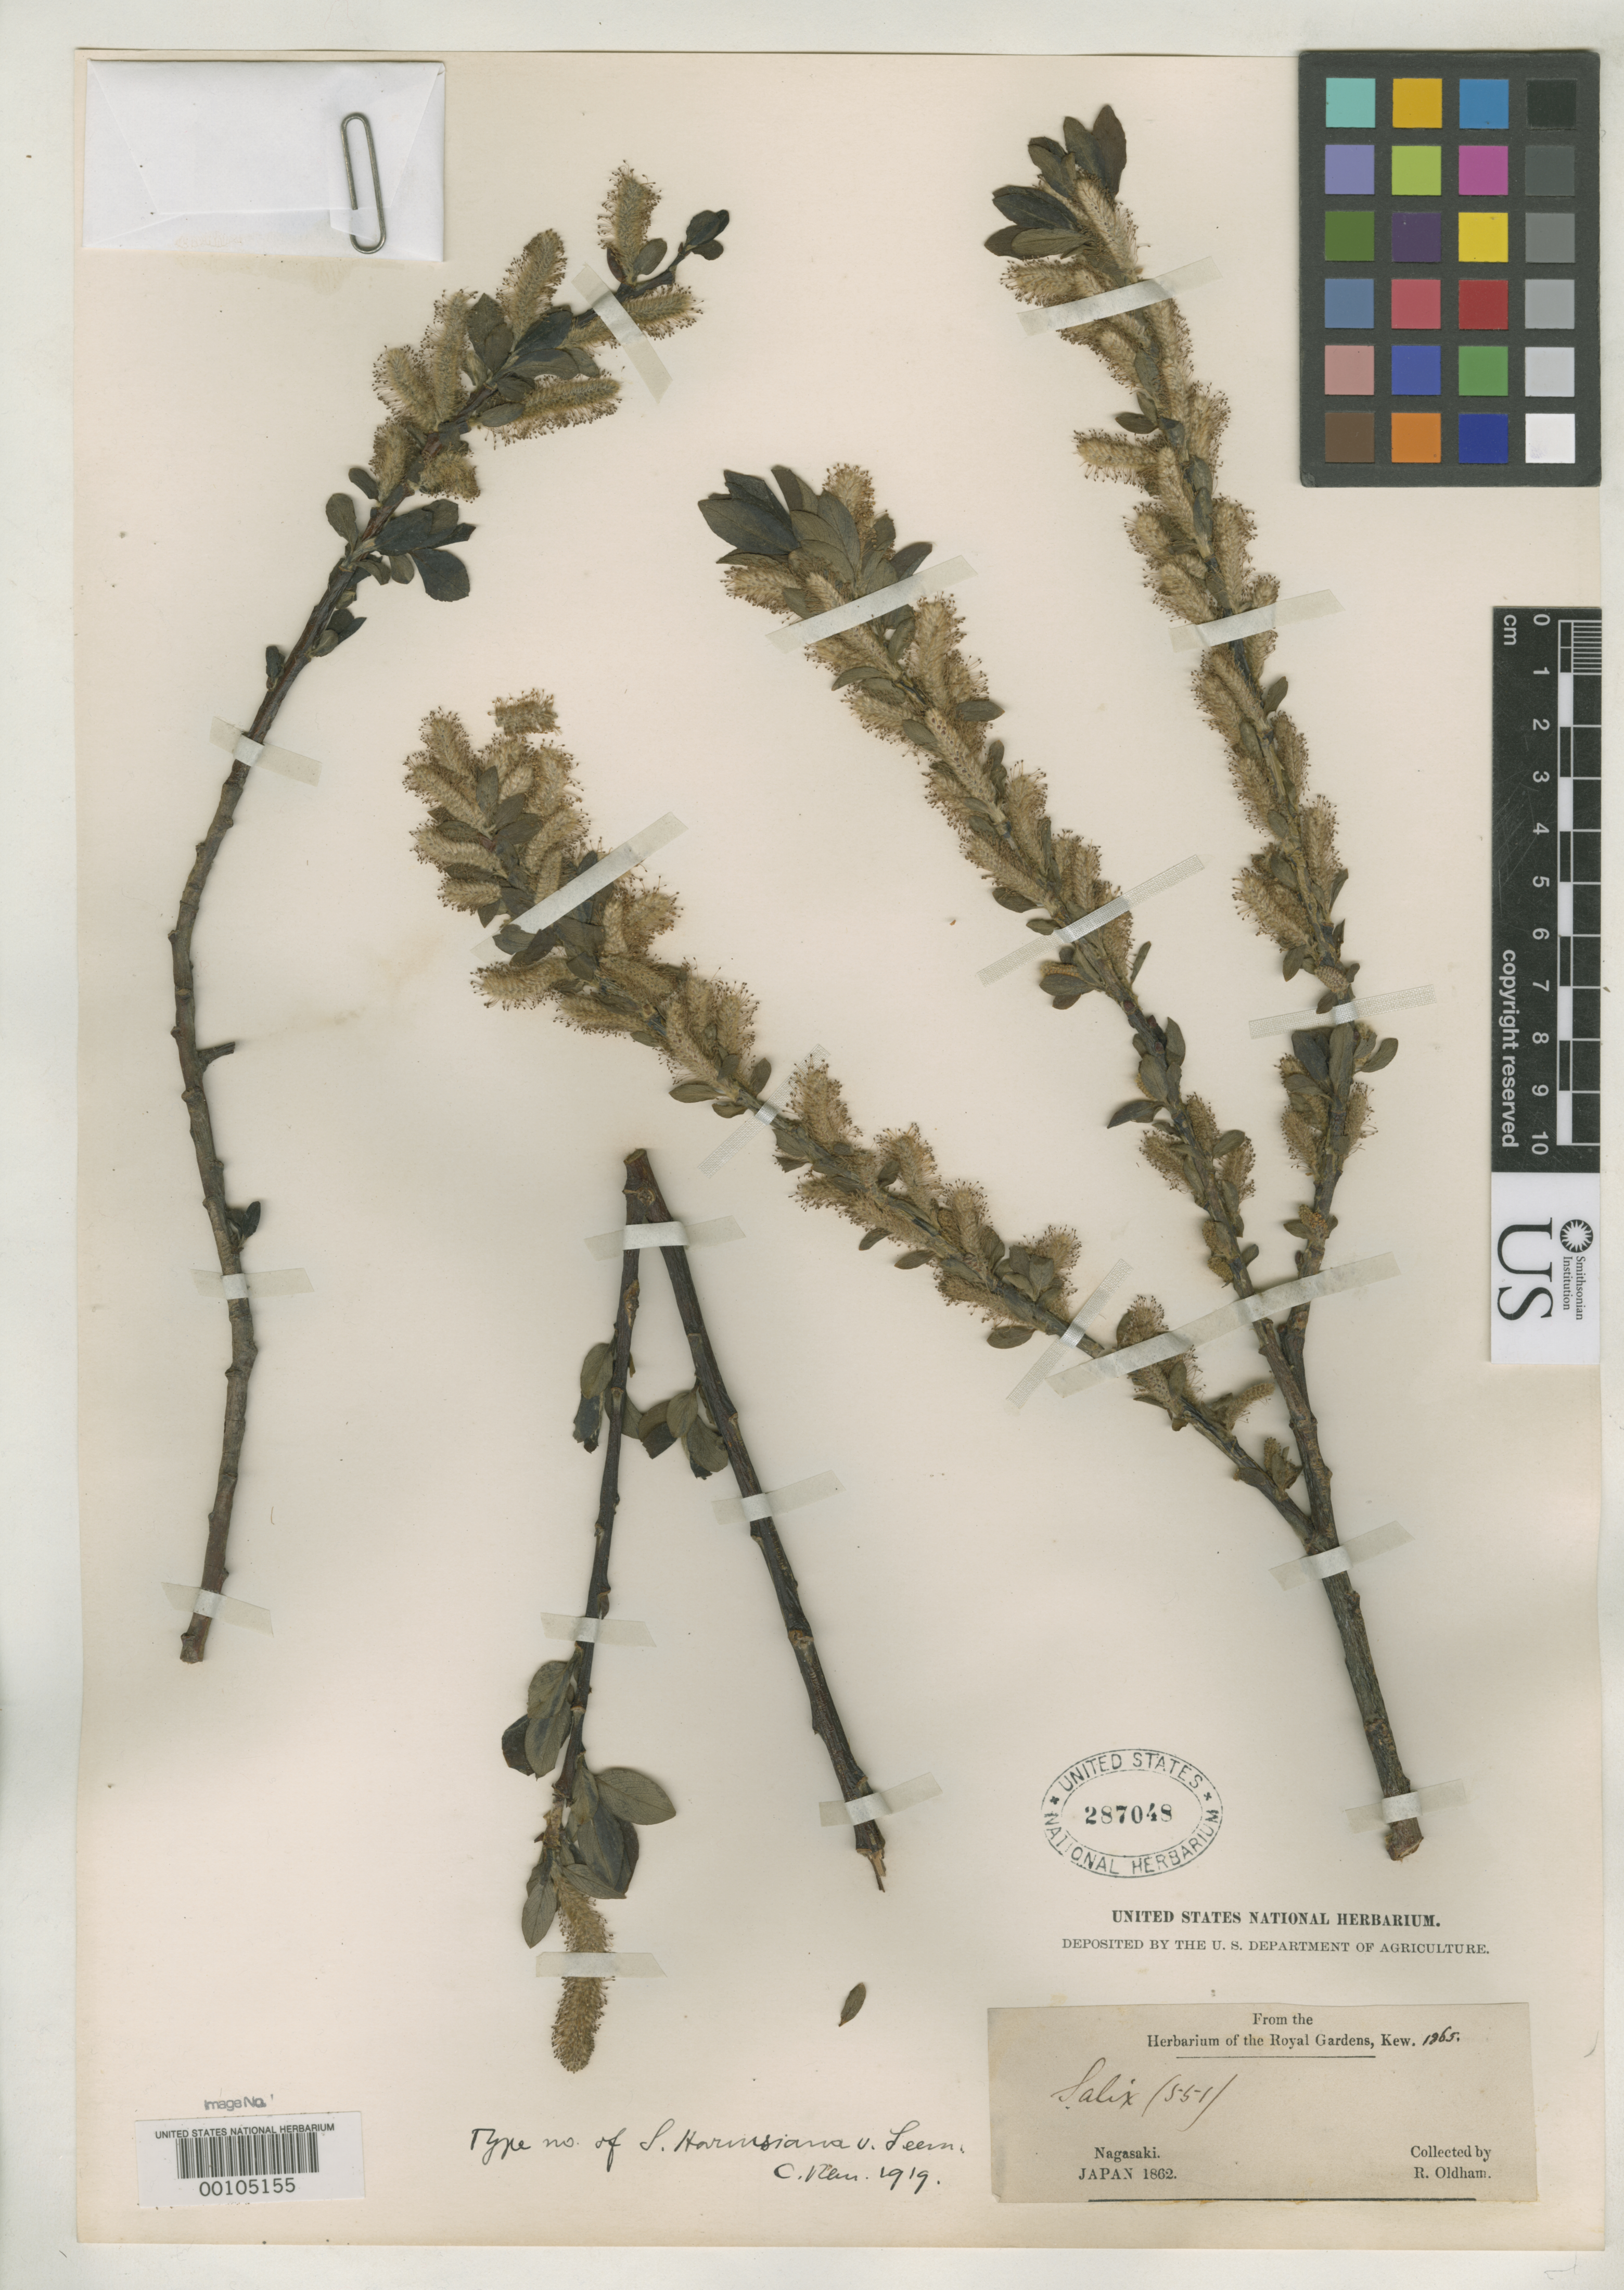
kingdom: Plantae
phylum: Tracheophyta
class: Magnoliopsida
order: Malpighiales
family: Salicaceae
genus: Salix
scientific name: Salix harmsiana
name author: Seemen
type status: Isotype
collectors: R. Oldham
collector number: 551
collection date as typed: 1862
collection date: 1862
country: Japan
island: Kyushu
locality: Nagasaki.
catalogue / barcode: US 287048